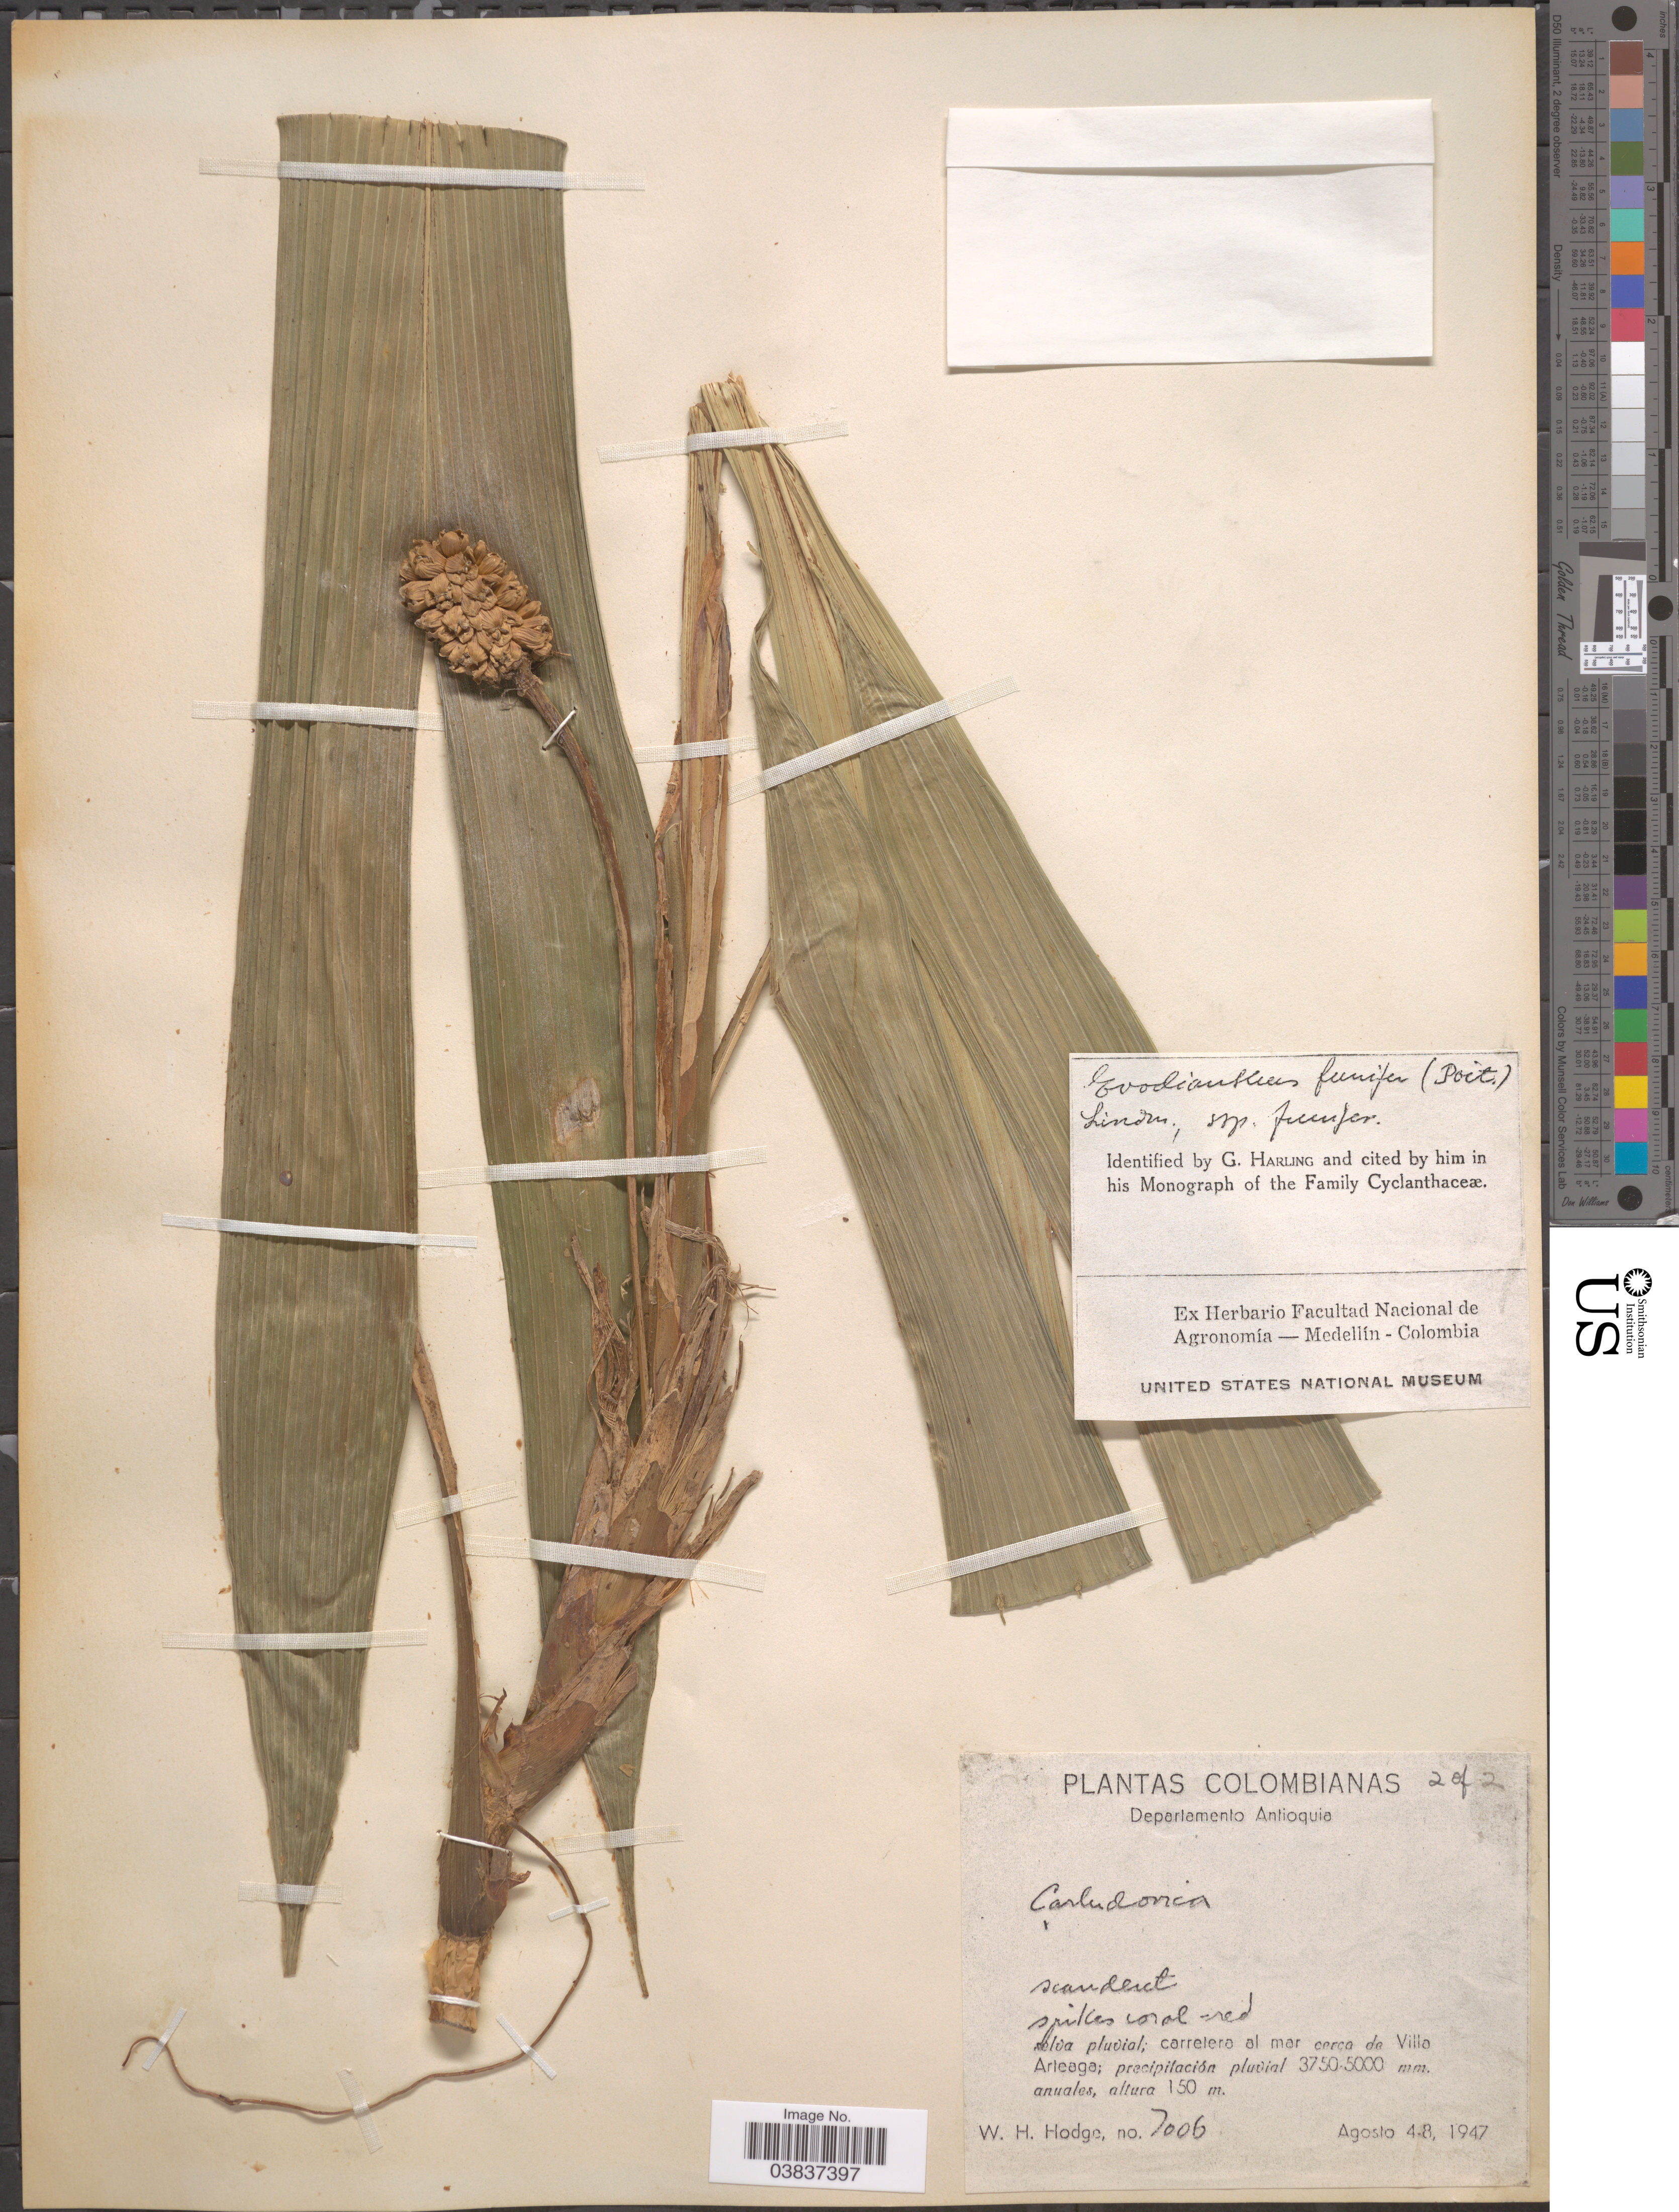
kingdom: Plantae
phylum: Tracheophyta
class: Liliopsida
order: Pandanales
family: Cyclanthaceae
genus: Evodianthus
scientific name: Evodianthus funifer subsp. funifer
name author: (Poit.) Lindm.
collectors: W. Hodge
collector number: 7006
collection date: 1947-08-04/1947-08-08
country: Colombia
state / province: Antioquia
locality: Departamento Antioquia. Carretera al mar cerca de Villa Arteaga.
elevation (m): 150